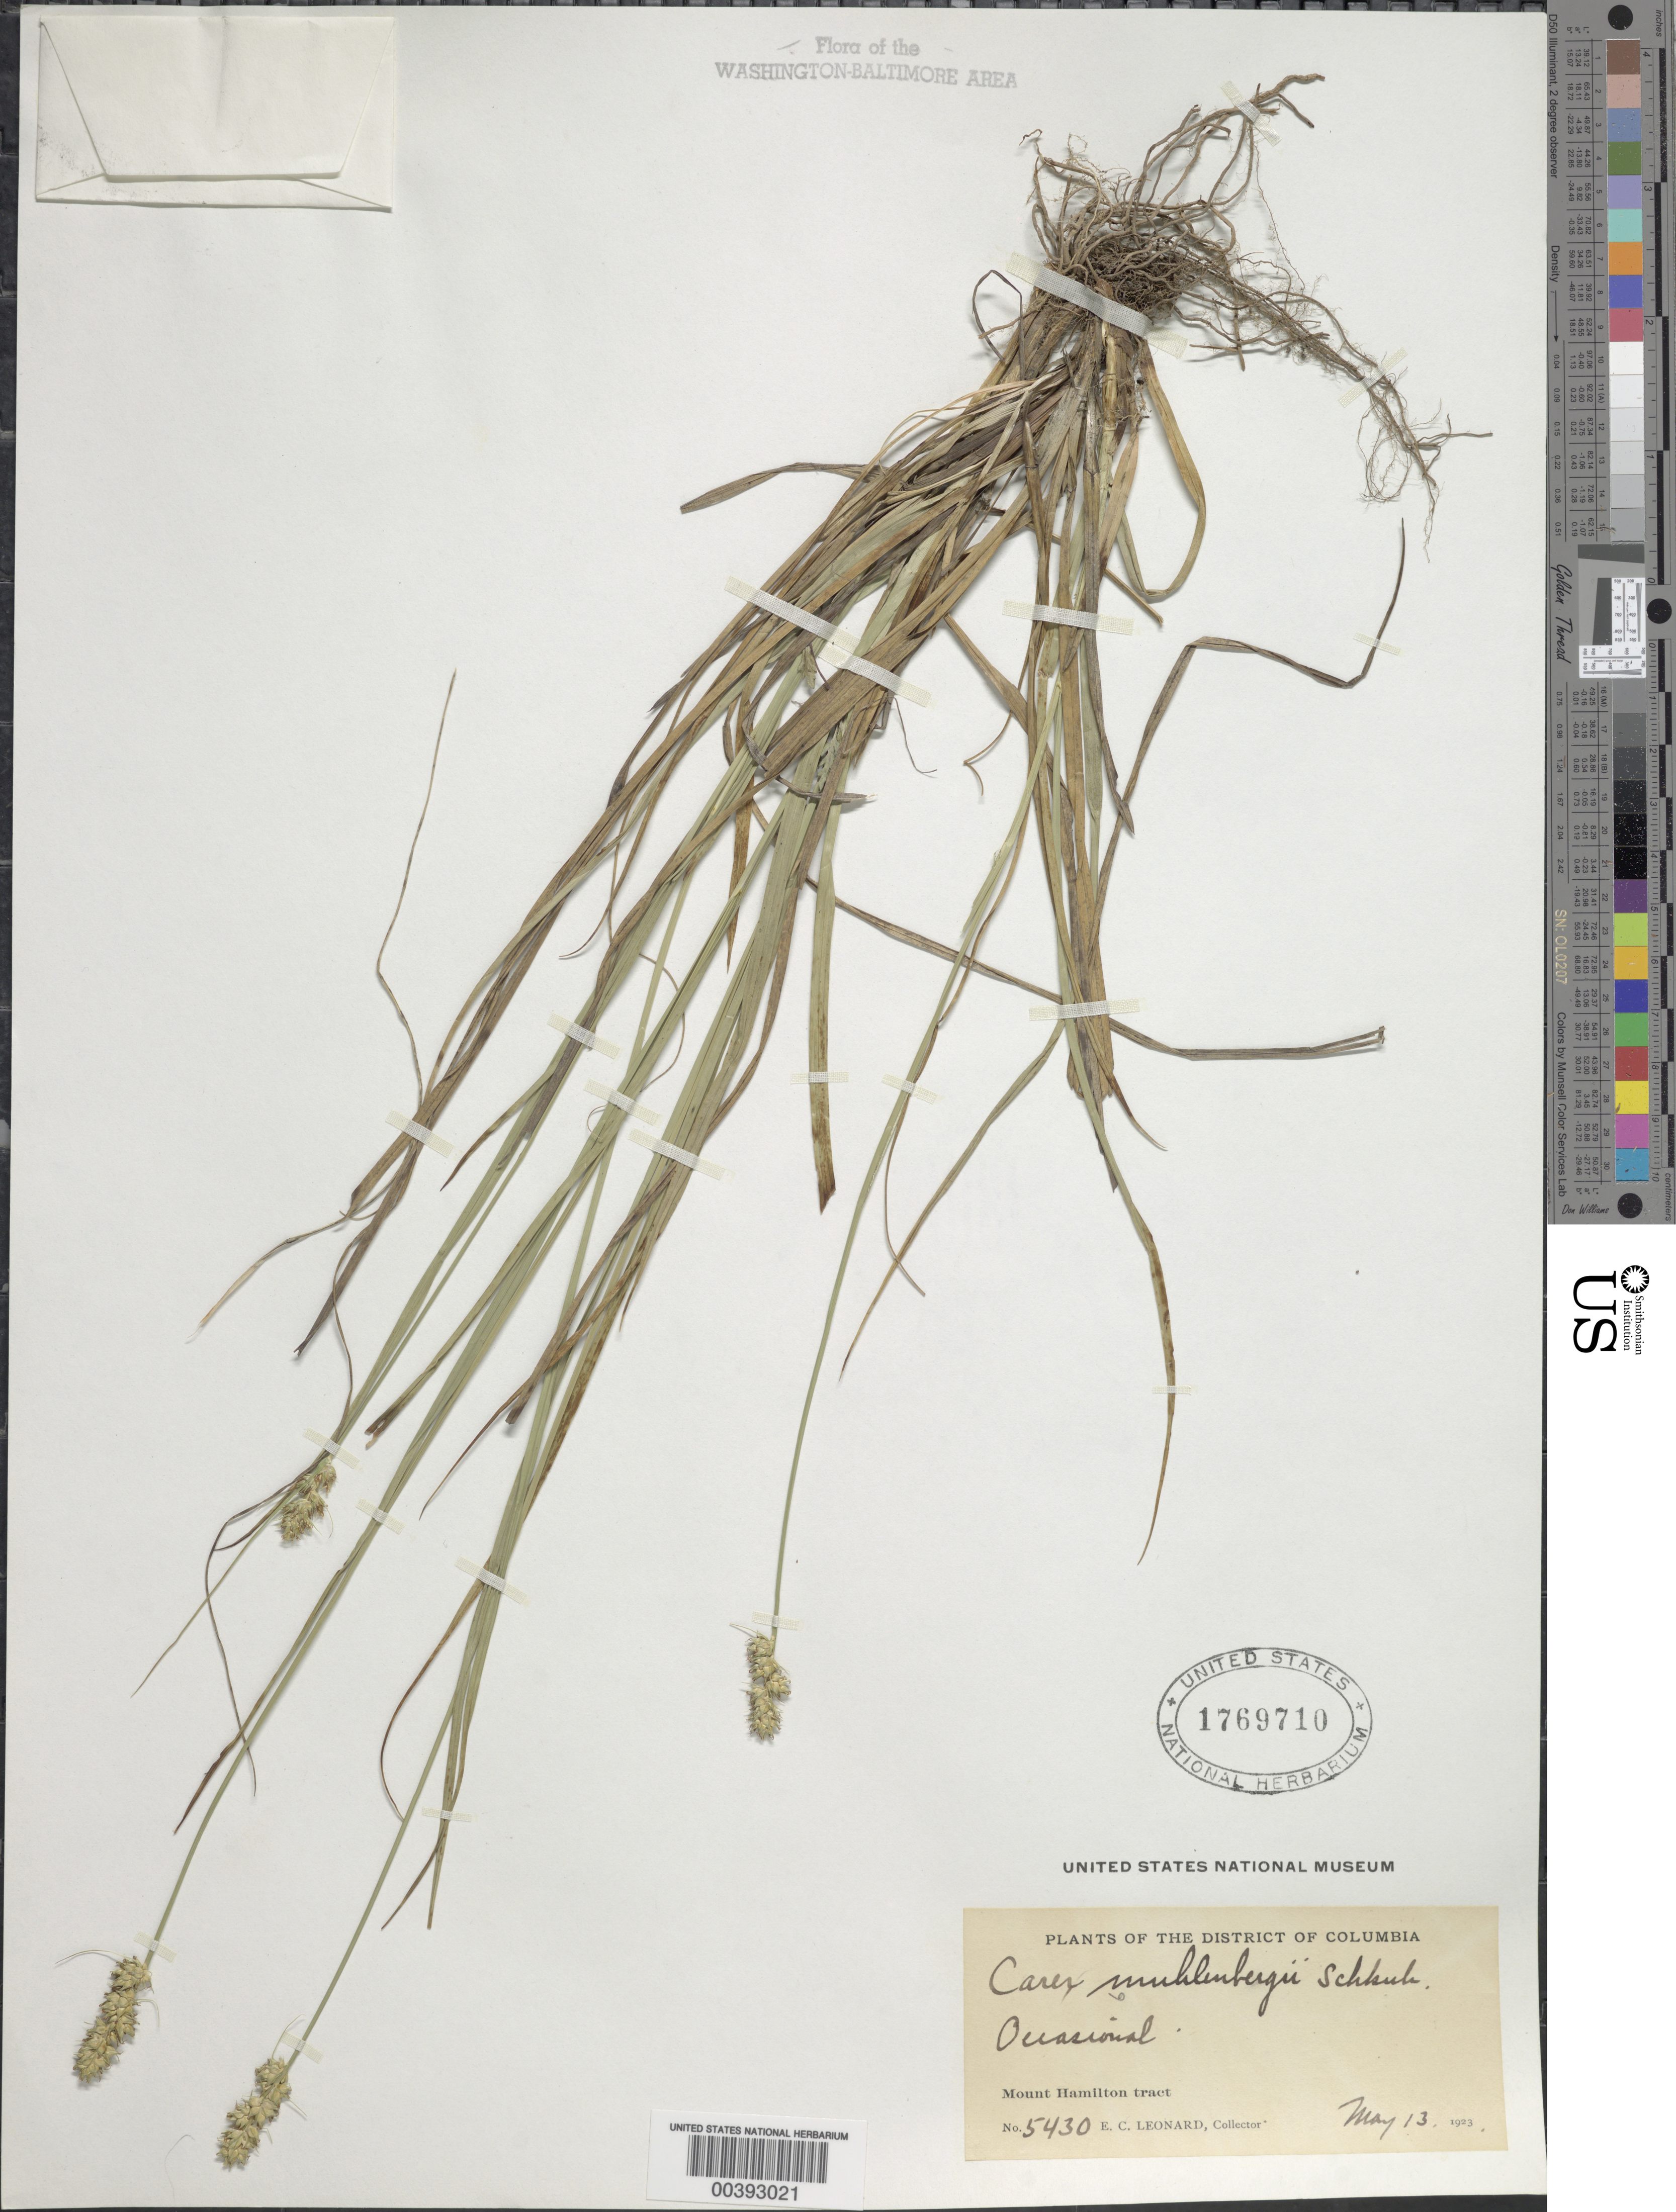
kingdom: Plantae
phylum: Tracheophyta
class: Liliopsida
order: Poales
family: Cyperaceae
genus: Carex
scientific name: Carex muehlenbergii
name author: Willd.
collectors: E. C. Leonard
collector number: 5430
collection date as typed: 13 May 1923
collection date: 1923-05-13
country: United States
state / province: District of Columbia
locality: Mount Hamilton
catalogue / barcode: US 1769710